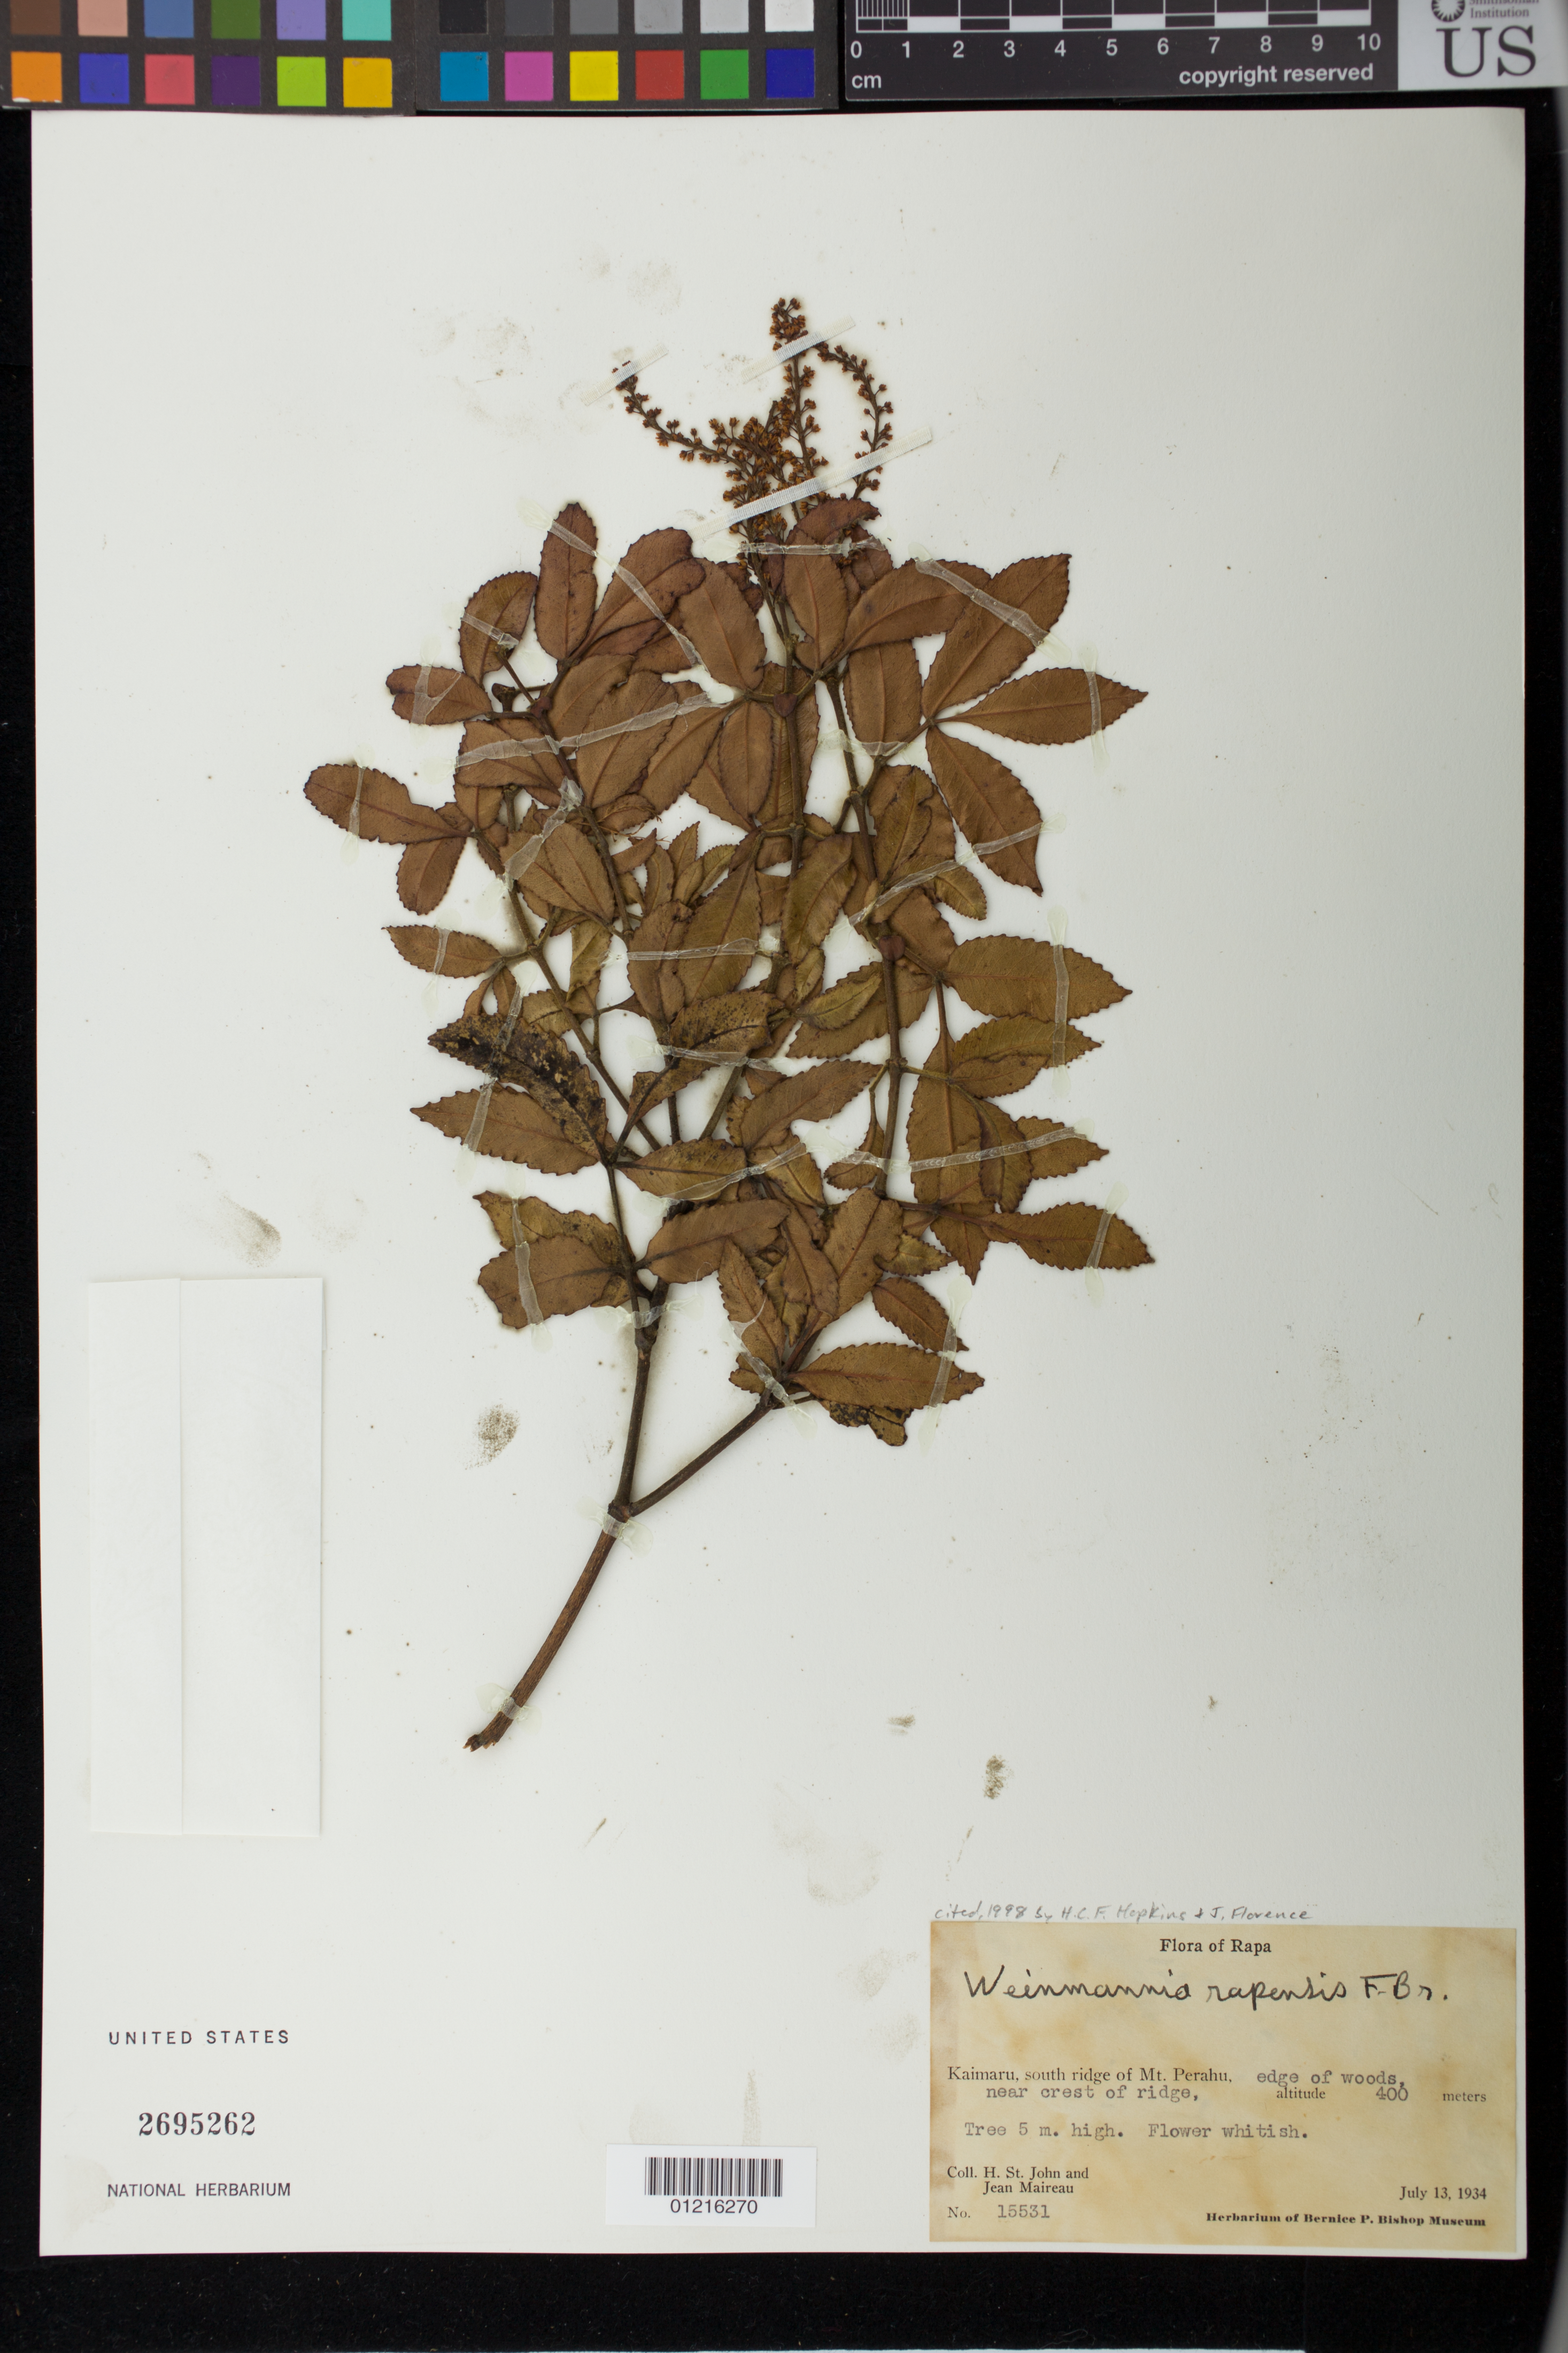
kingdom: Plantae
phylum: Tracheophyta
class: Magnoliopsida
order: Oxalidales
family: Cunoniaceae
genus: Pterophylla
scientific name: Pterophylla rapensis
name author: (R. Br.) Pillon & H.C. Hopkins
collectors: H. St. John & J. Maireau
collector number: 15531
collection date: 1934-07-13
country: French Polynesia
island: Rapa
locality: Kaimaru, south ridge of Mt. Perahu.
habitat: Edge of woods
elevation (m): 400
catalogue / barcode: US 2695262